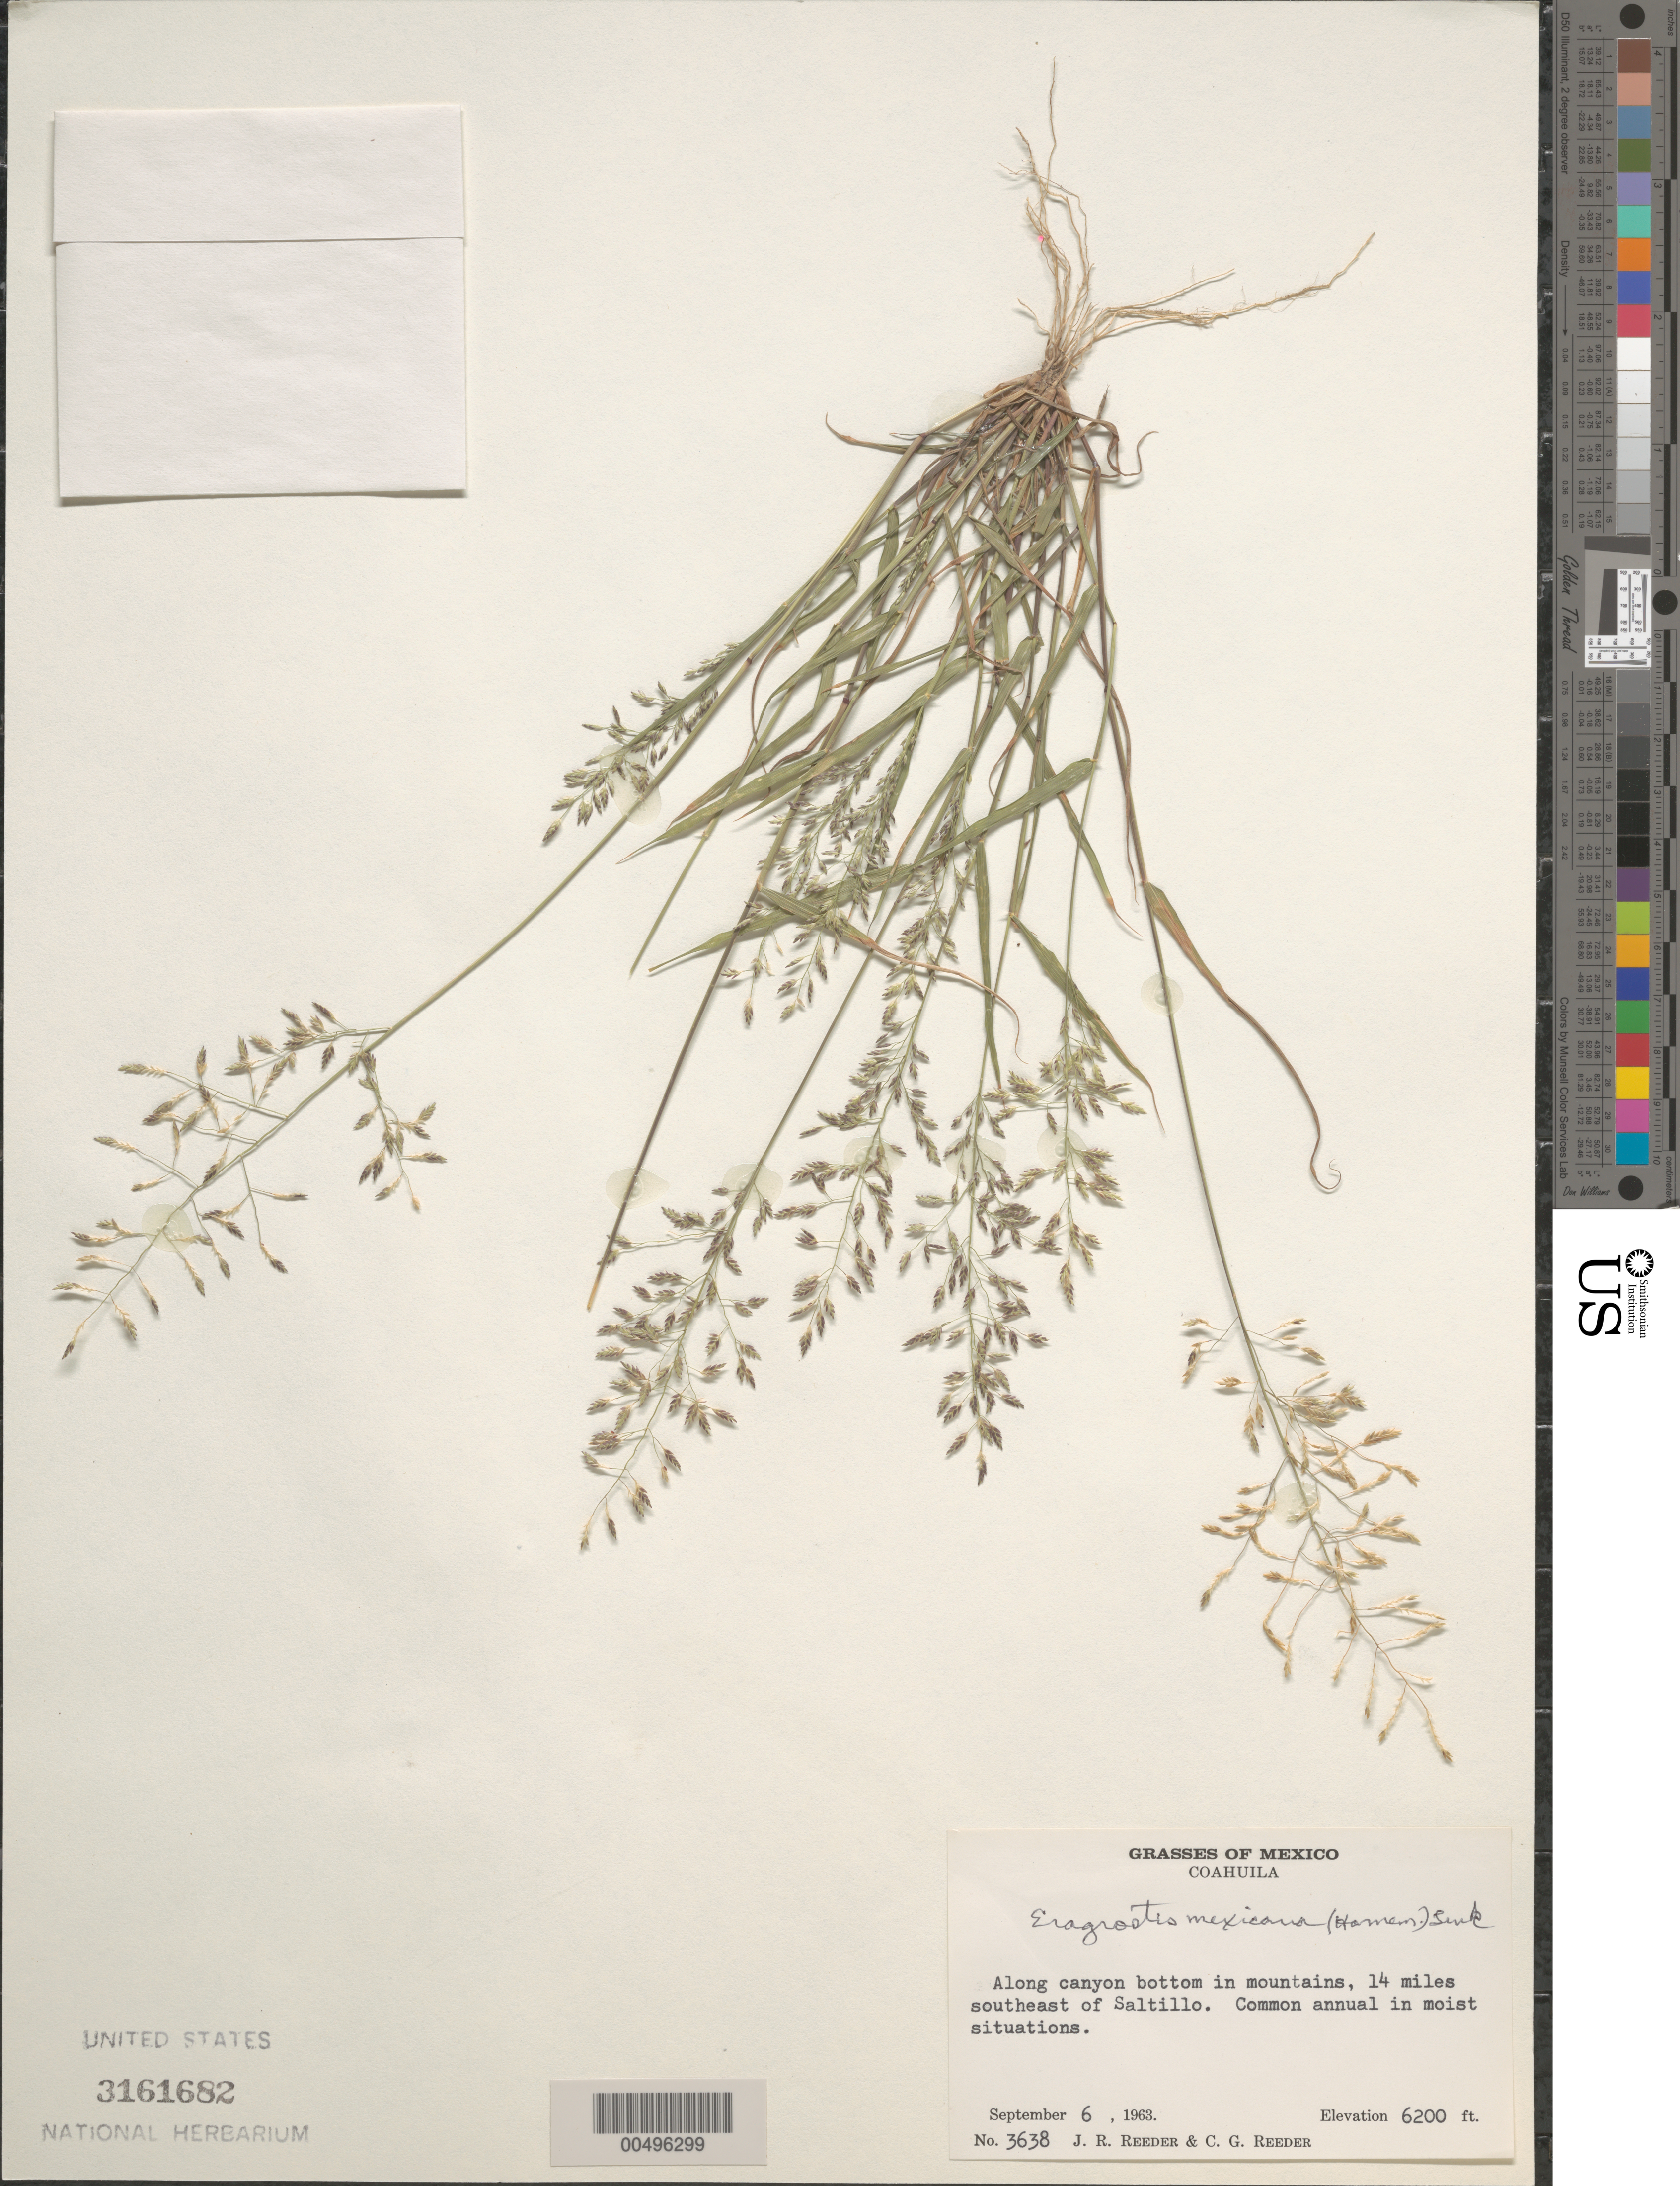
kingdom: Plantae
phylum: Tracheophyta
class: Liliopsida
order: Poales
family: Poaceae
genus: Eragrostis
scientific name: Eragrostis mexicana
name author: (Hornem.) Link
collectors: J. R. Reeder & C. G. Reeder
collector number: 3638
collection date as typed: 6 Sep 1963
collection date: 1963-09-06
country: Mexico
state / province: Coahuila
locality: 14 mi SE of Saltillo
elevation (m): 1890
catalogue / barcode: US 3161682